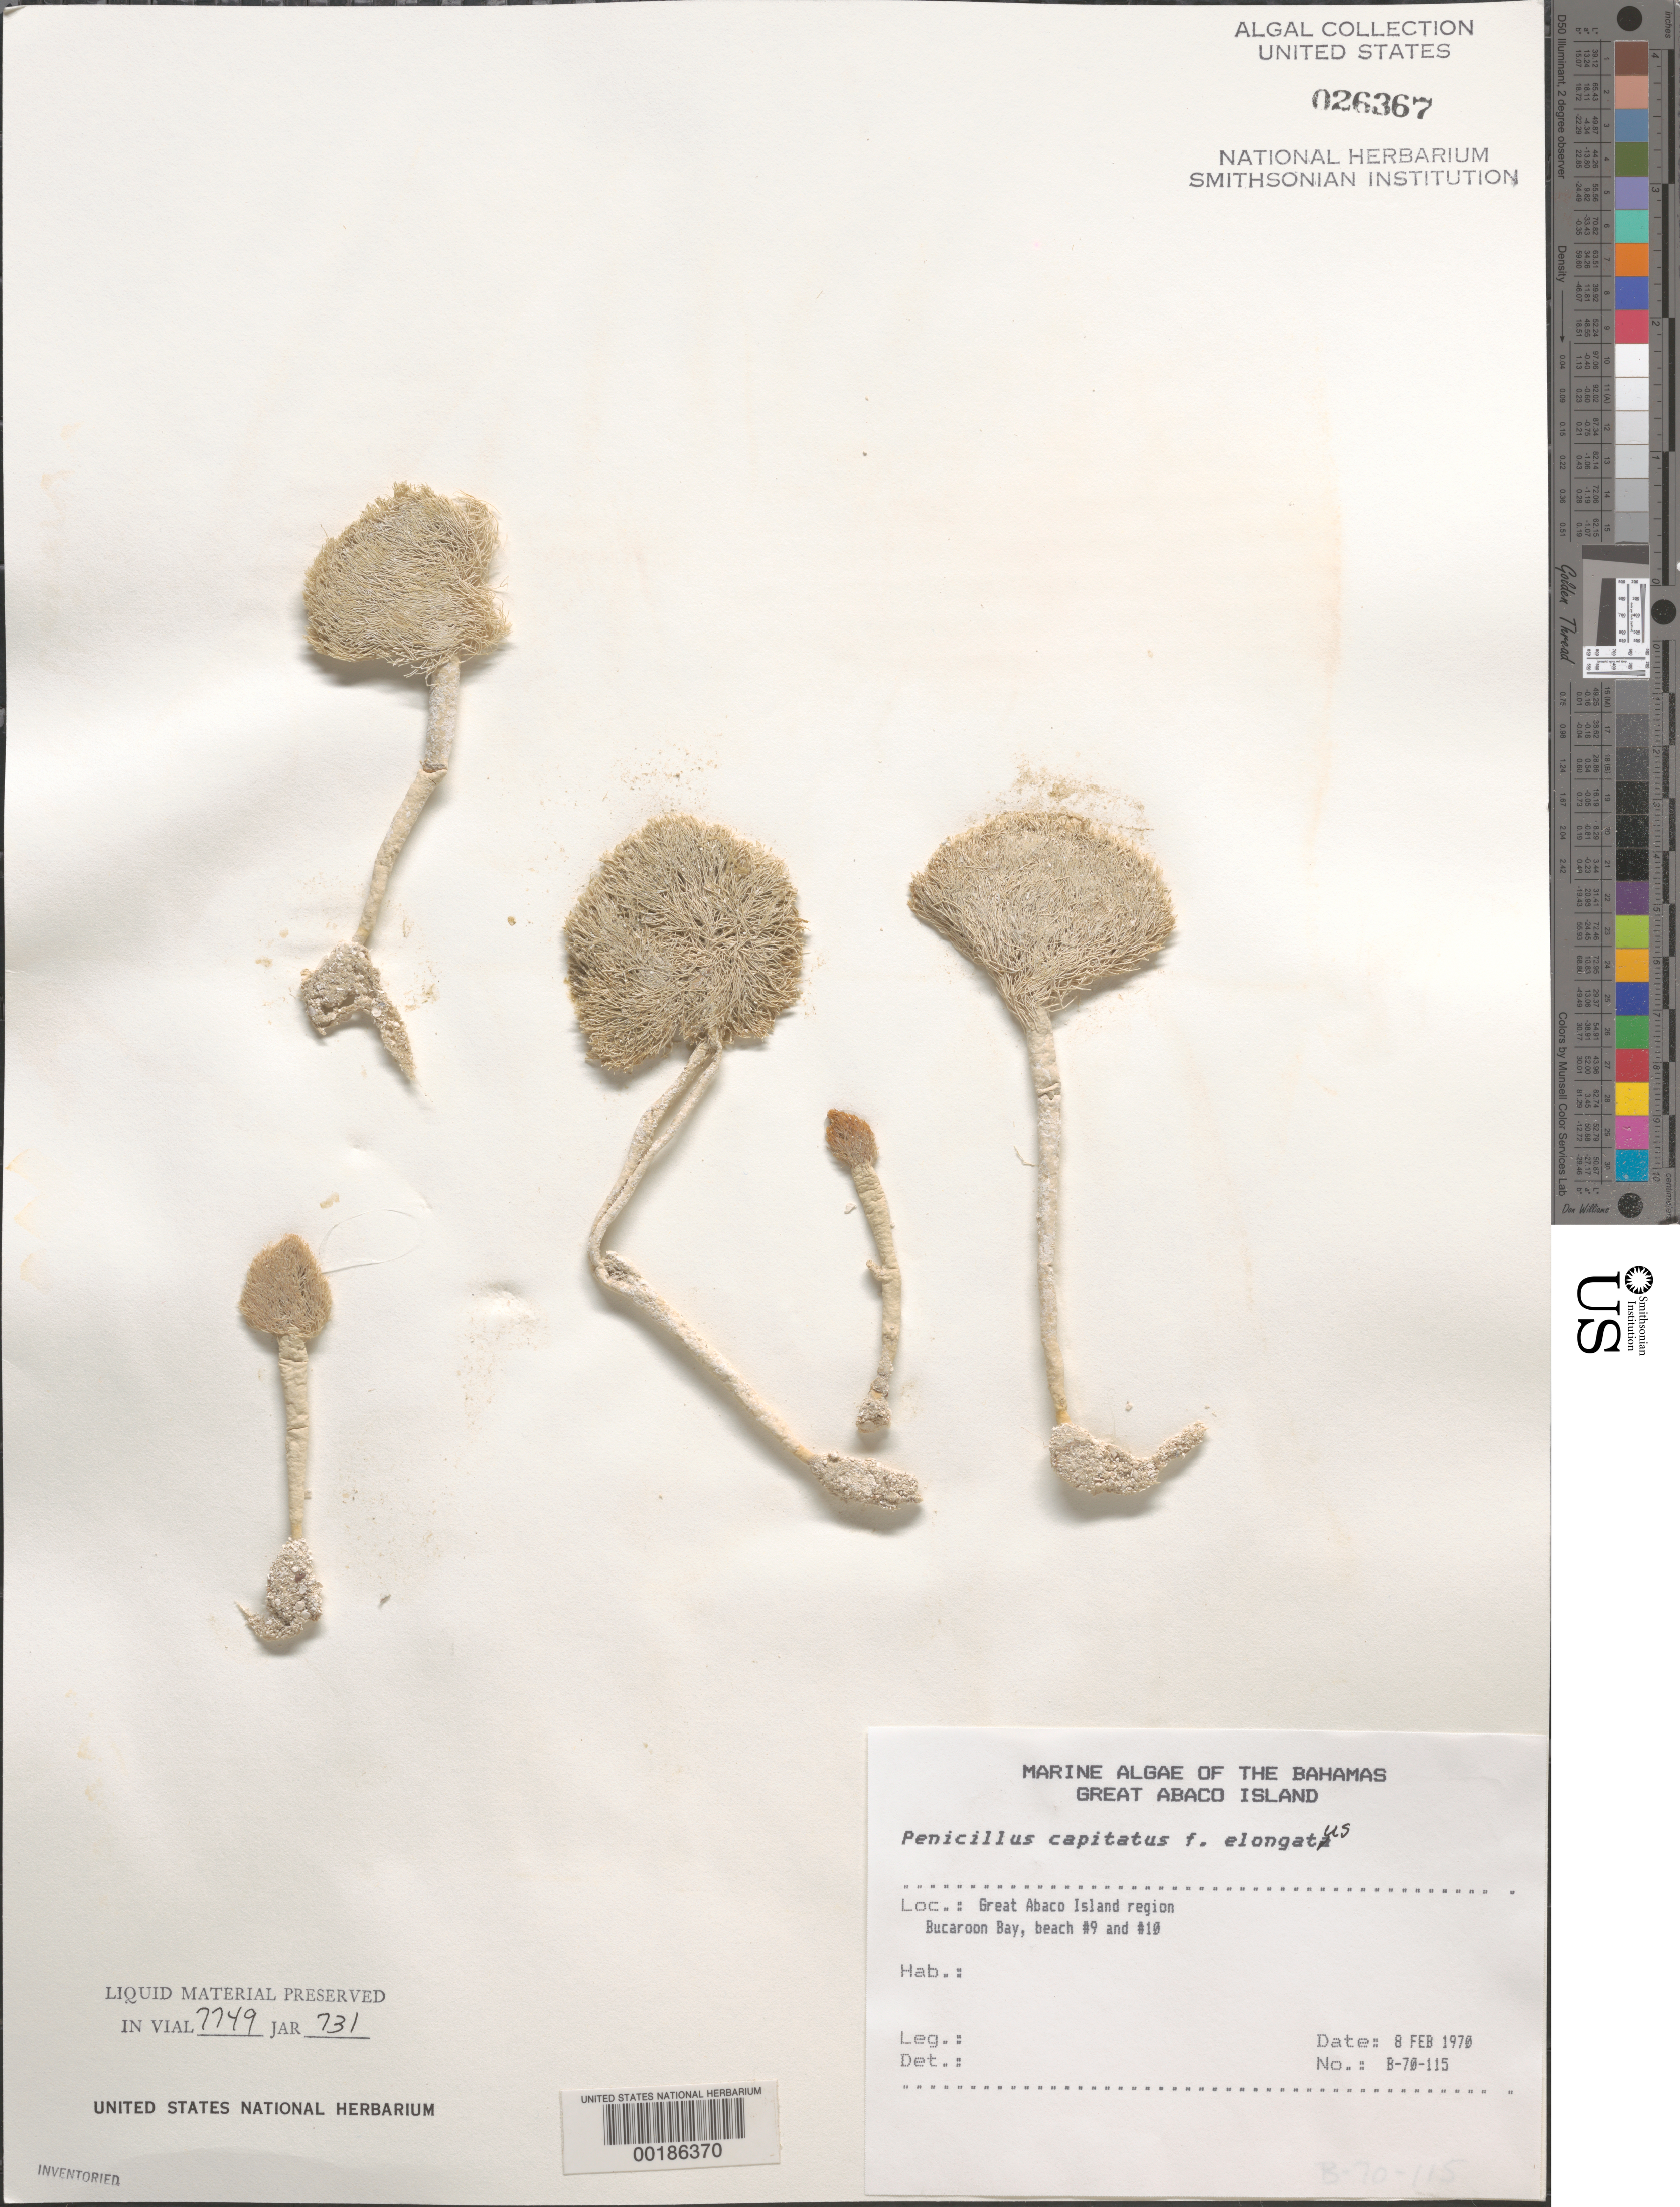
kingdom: Plantae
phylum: Chlorophyta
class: Ulvophyceae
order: Bryopsidales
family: Udoteaceae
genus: Penicillus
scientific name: Penicillus capitatus f. elongatus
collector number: B-70-115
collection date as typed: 08 Feb 1970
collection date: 1970-02-08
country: Bahamas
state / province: Abaco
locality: Buckaroon bay, great abaco island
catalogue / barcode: US 26367